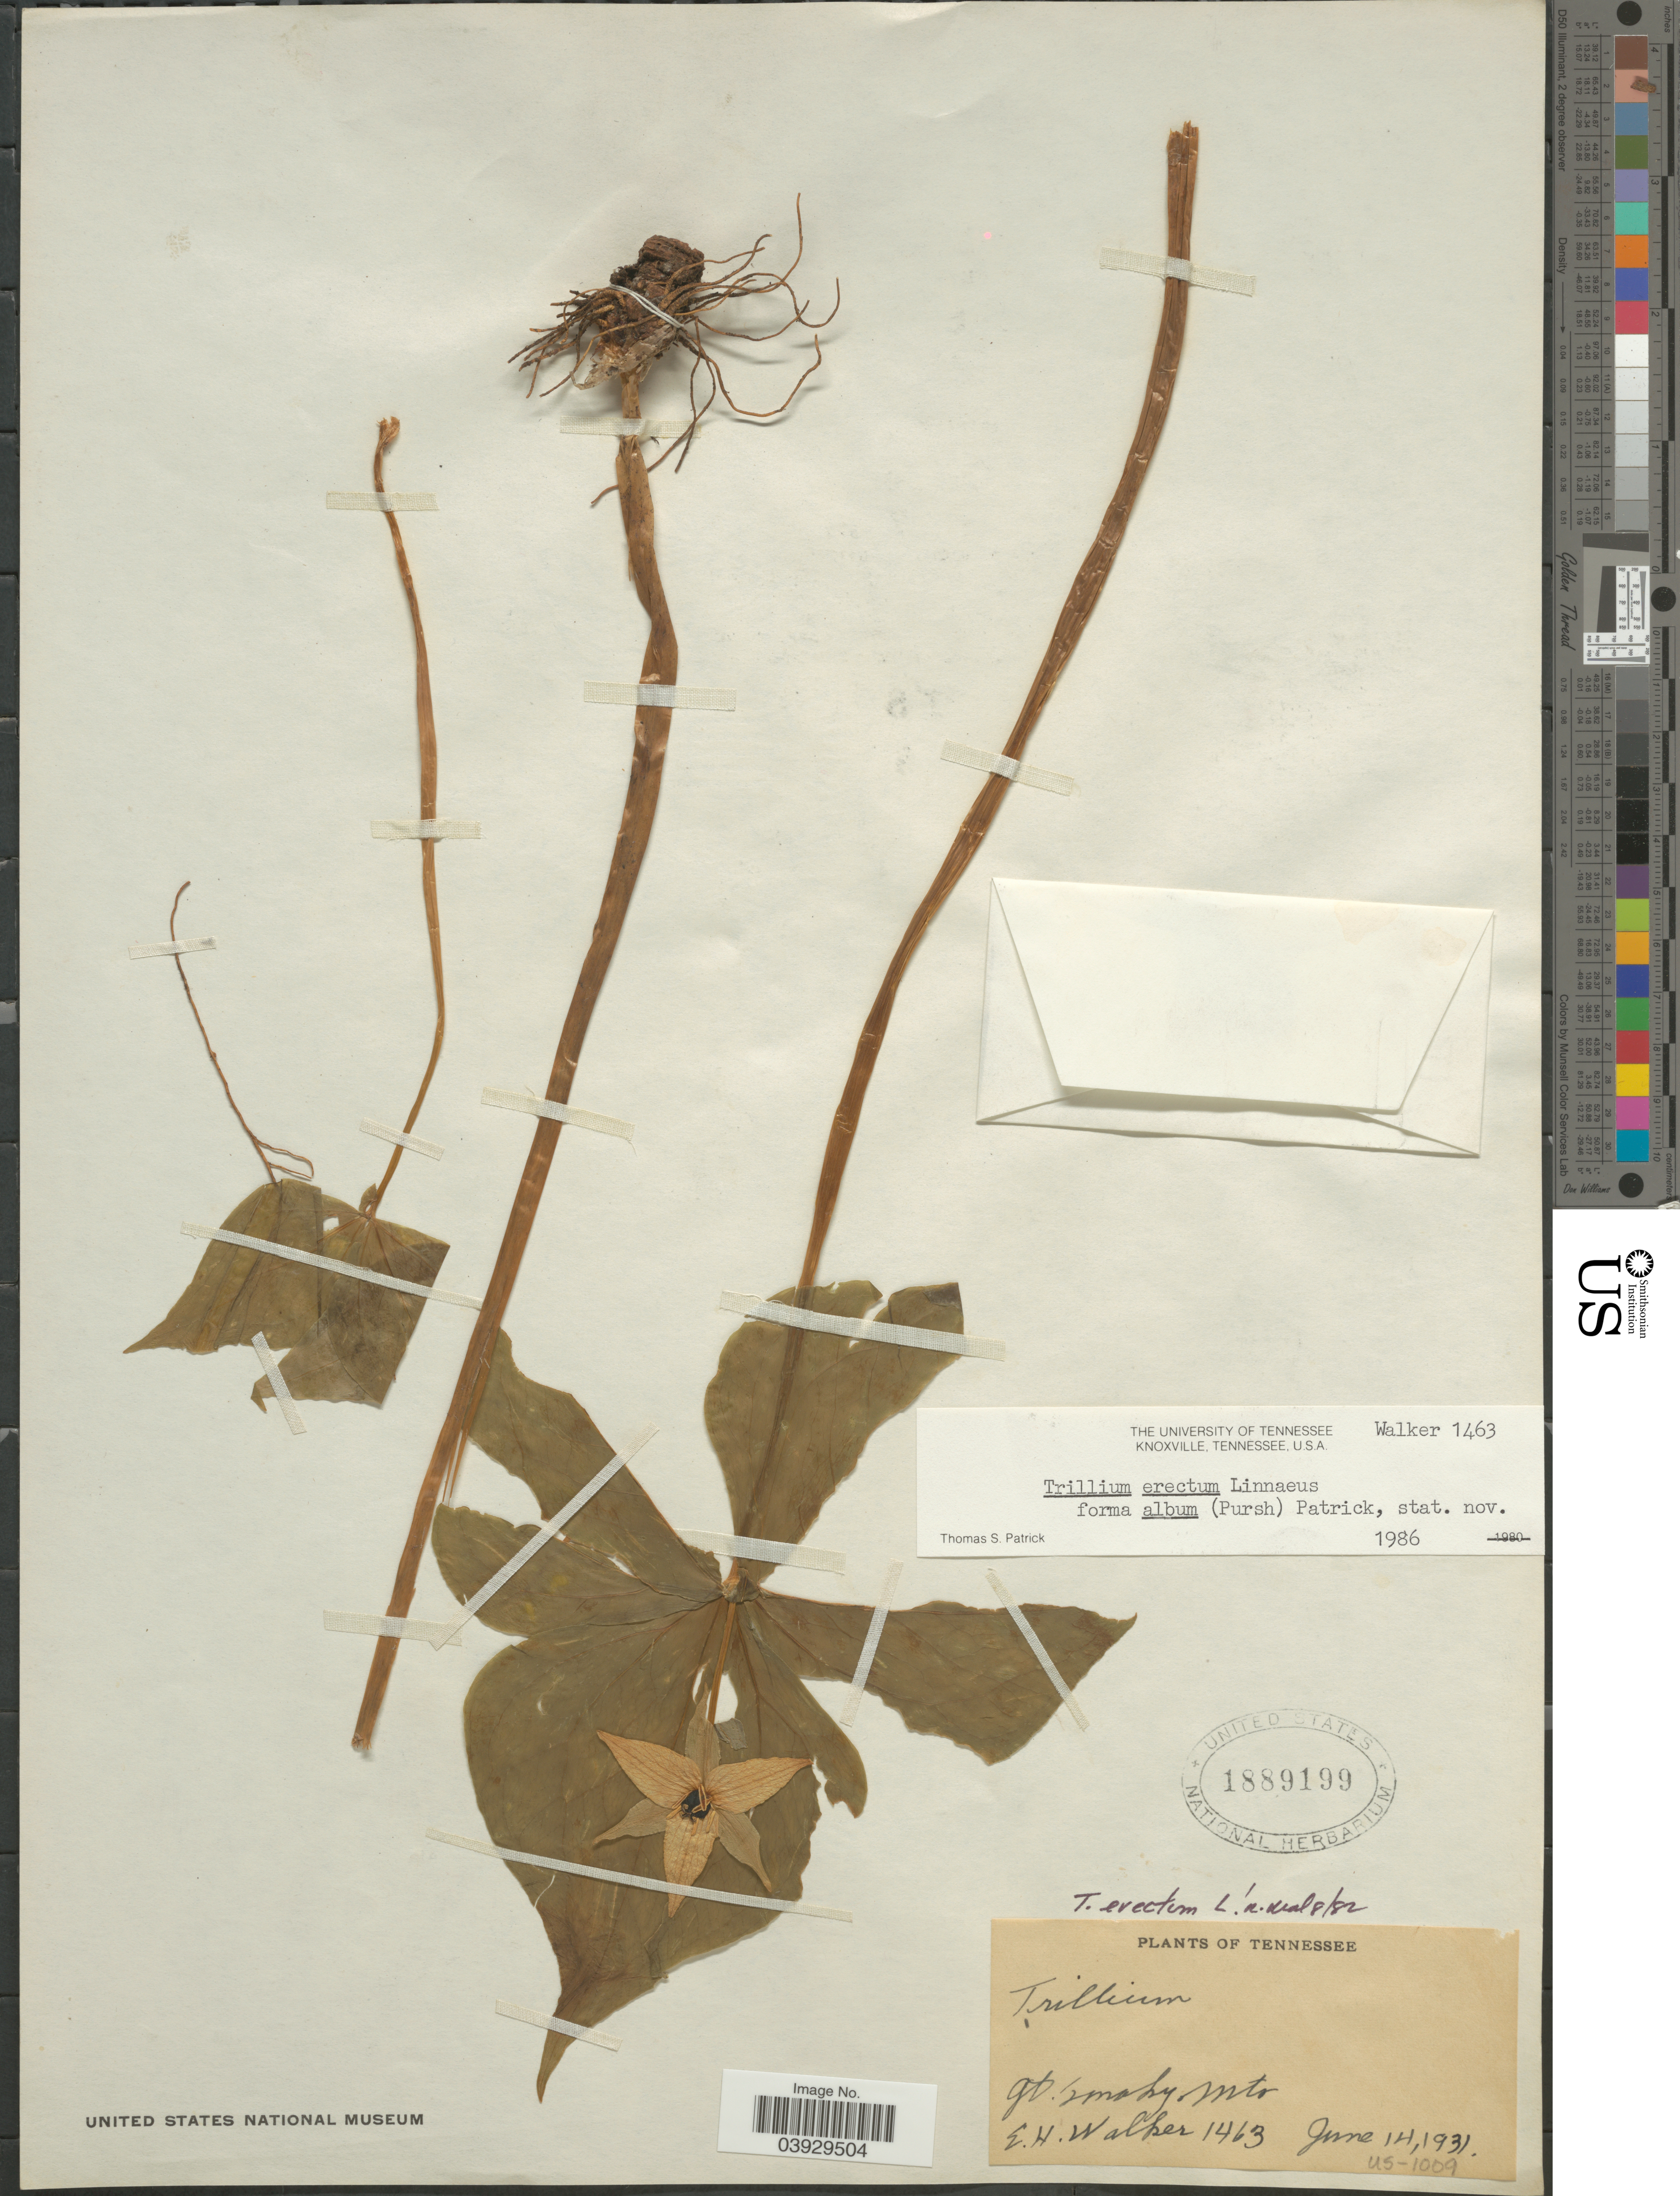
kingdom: Plantae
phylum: Tracheophyta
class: Liliopsida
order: Liliales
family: Melanthiaceae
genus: Trillium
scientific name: Trillium erectum var. album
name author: (Michx.) Pursh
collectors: E. H. Walker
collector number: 1463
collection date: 1931-06-14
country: United States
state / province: Tennessee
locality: Gt. Smoky Mts.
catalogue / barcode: US 1889199